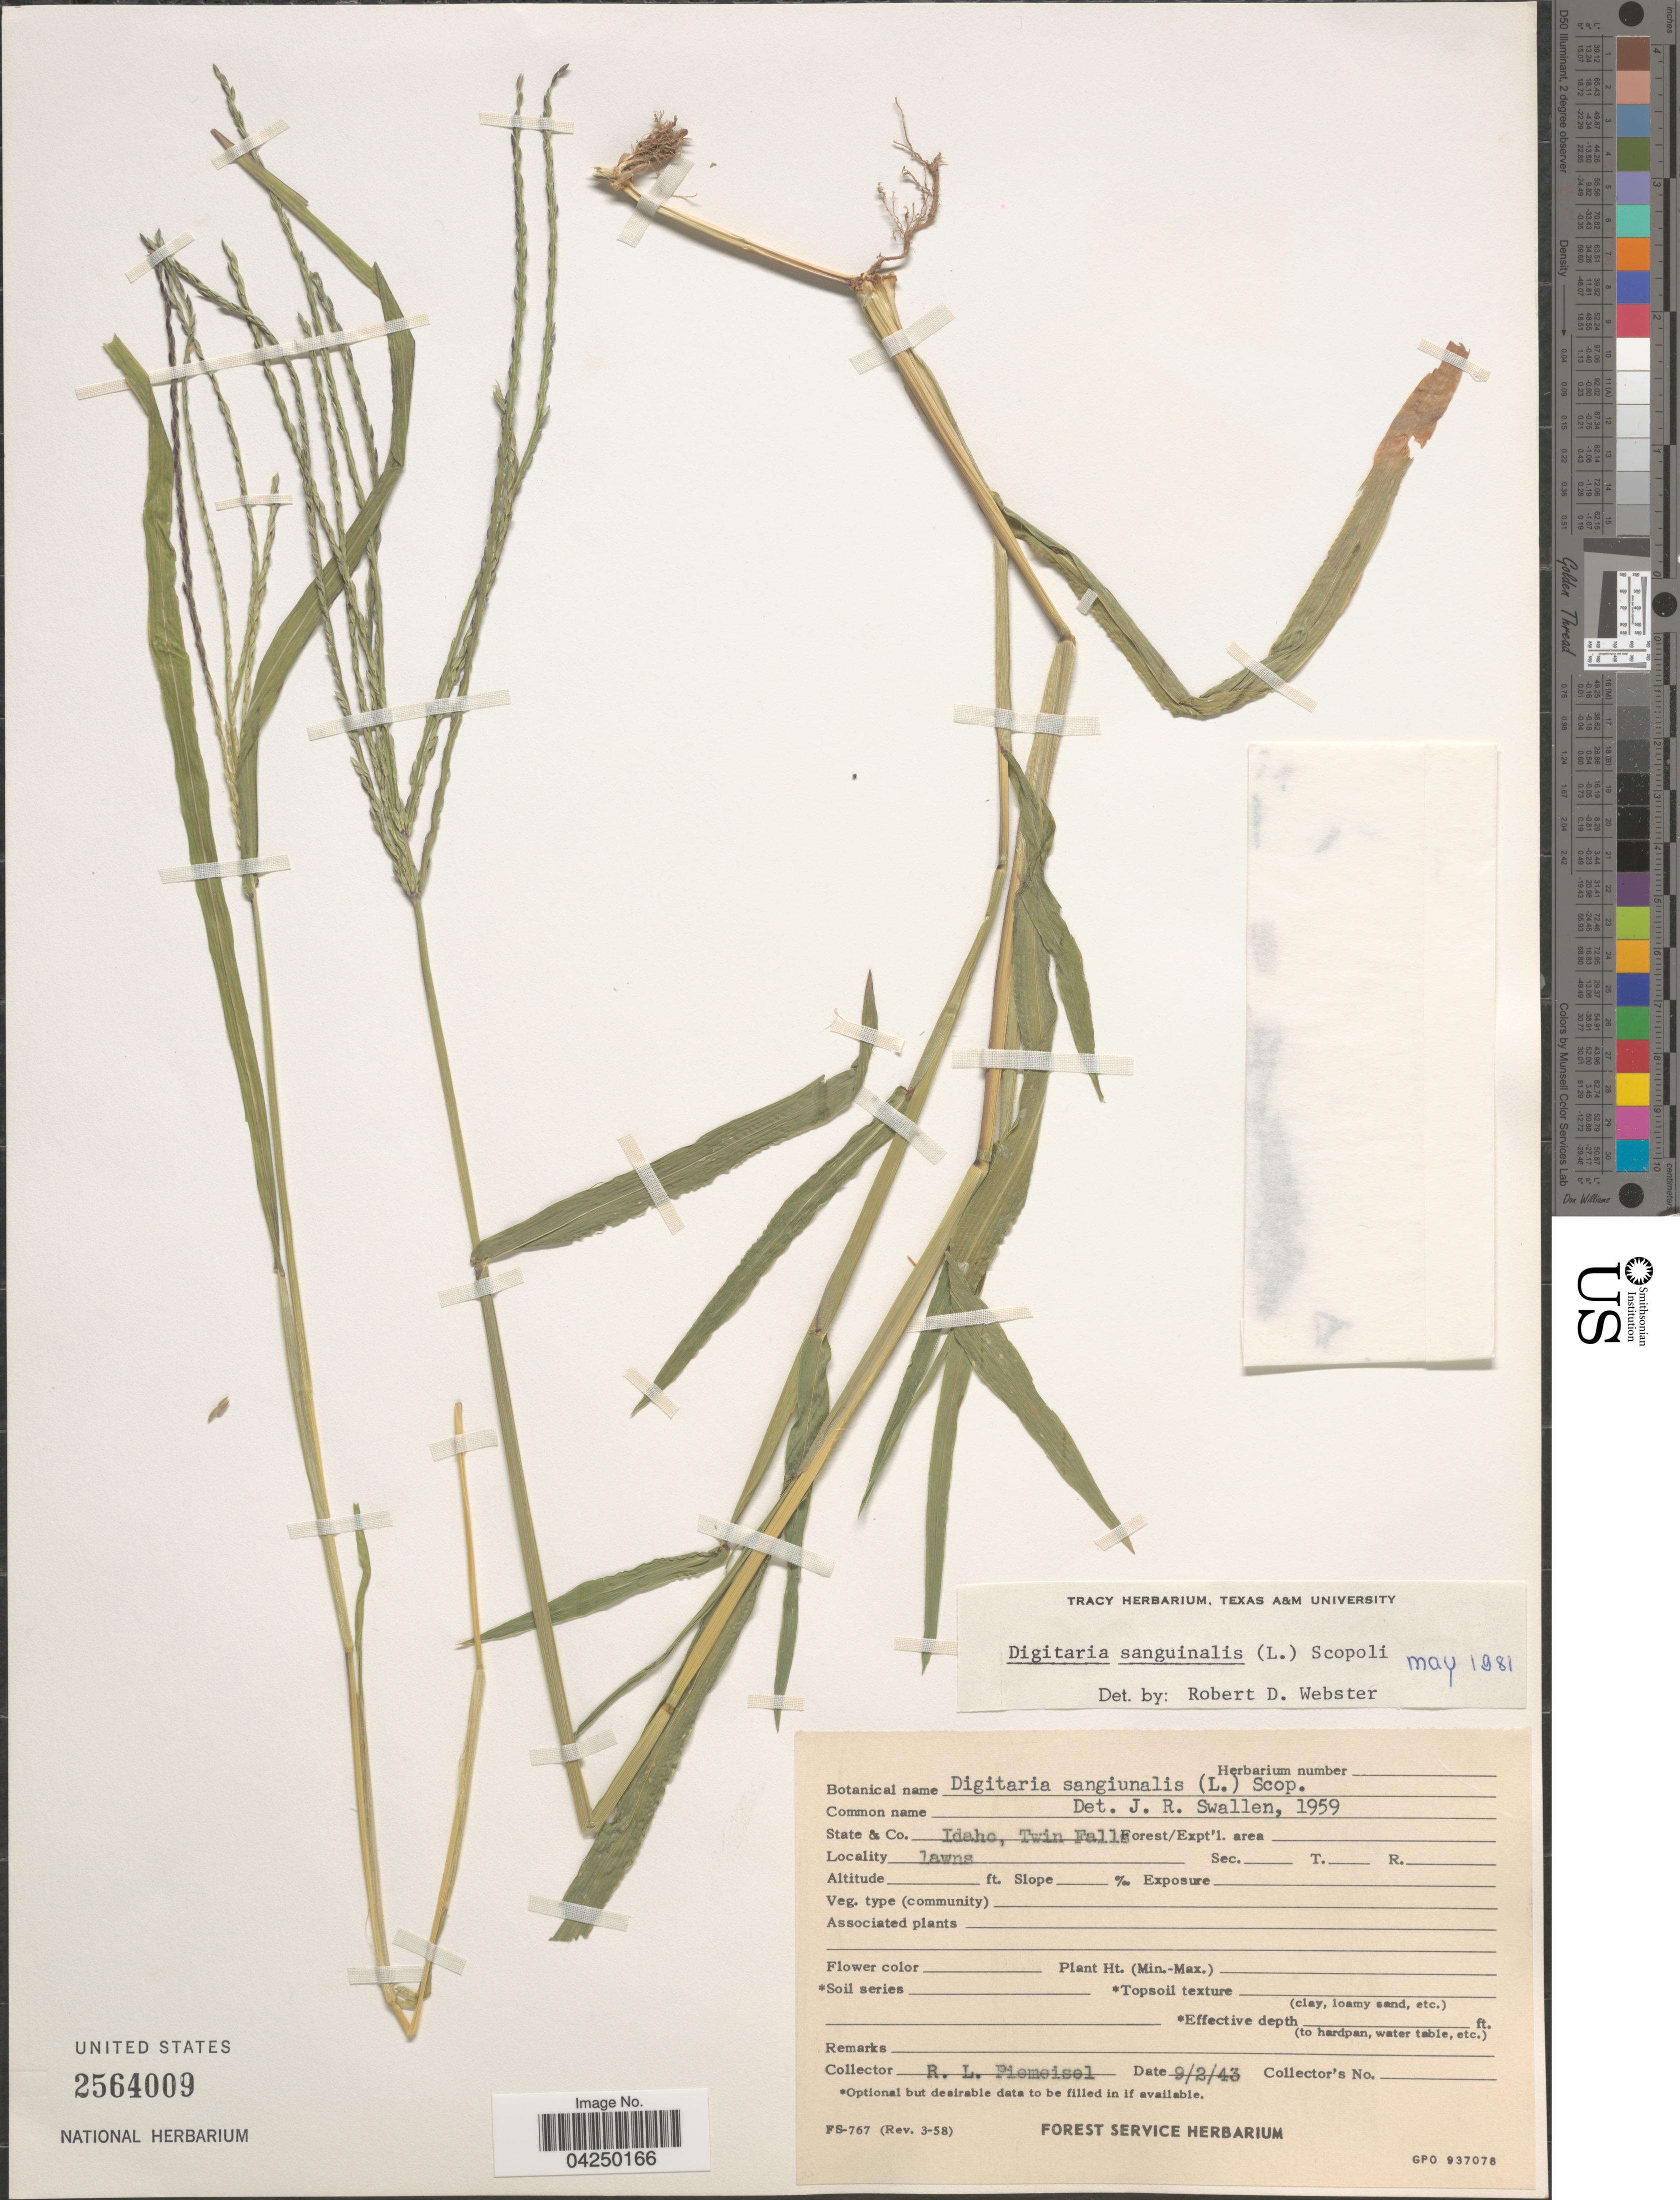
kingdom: Plantae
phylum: Tracheophyta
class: Liliopsida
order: Poales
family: Poaceae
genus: Digitaria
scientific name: Digitaria sanguinalis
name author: (L.) Scop.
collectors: R. L. Piemeisel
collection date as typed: Transcribed d/m/y: 2/9/43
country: United States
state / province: Idaho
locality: Twin Falls Co. Lawns.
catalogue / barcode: US 2564009